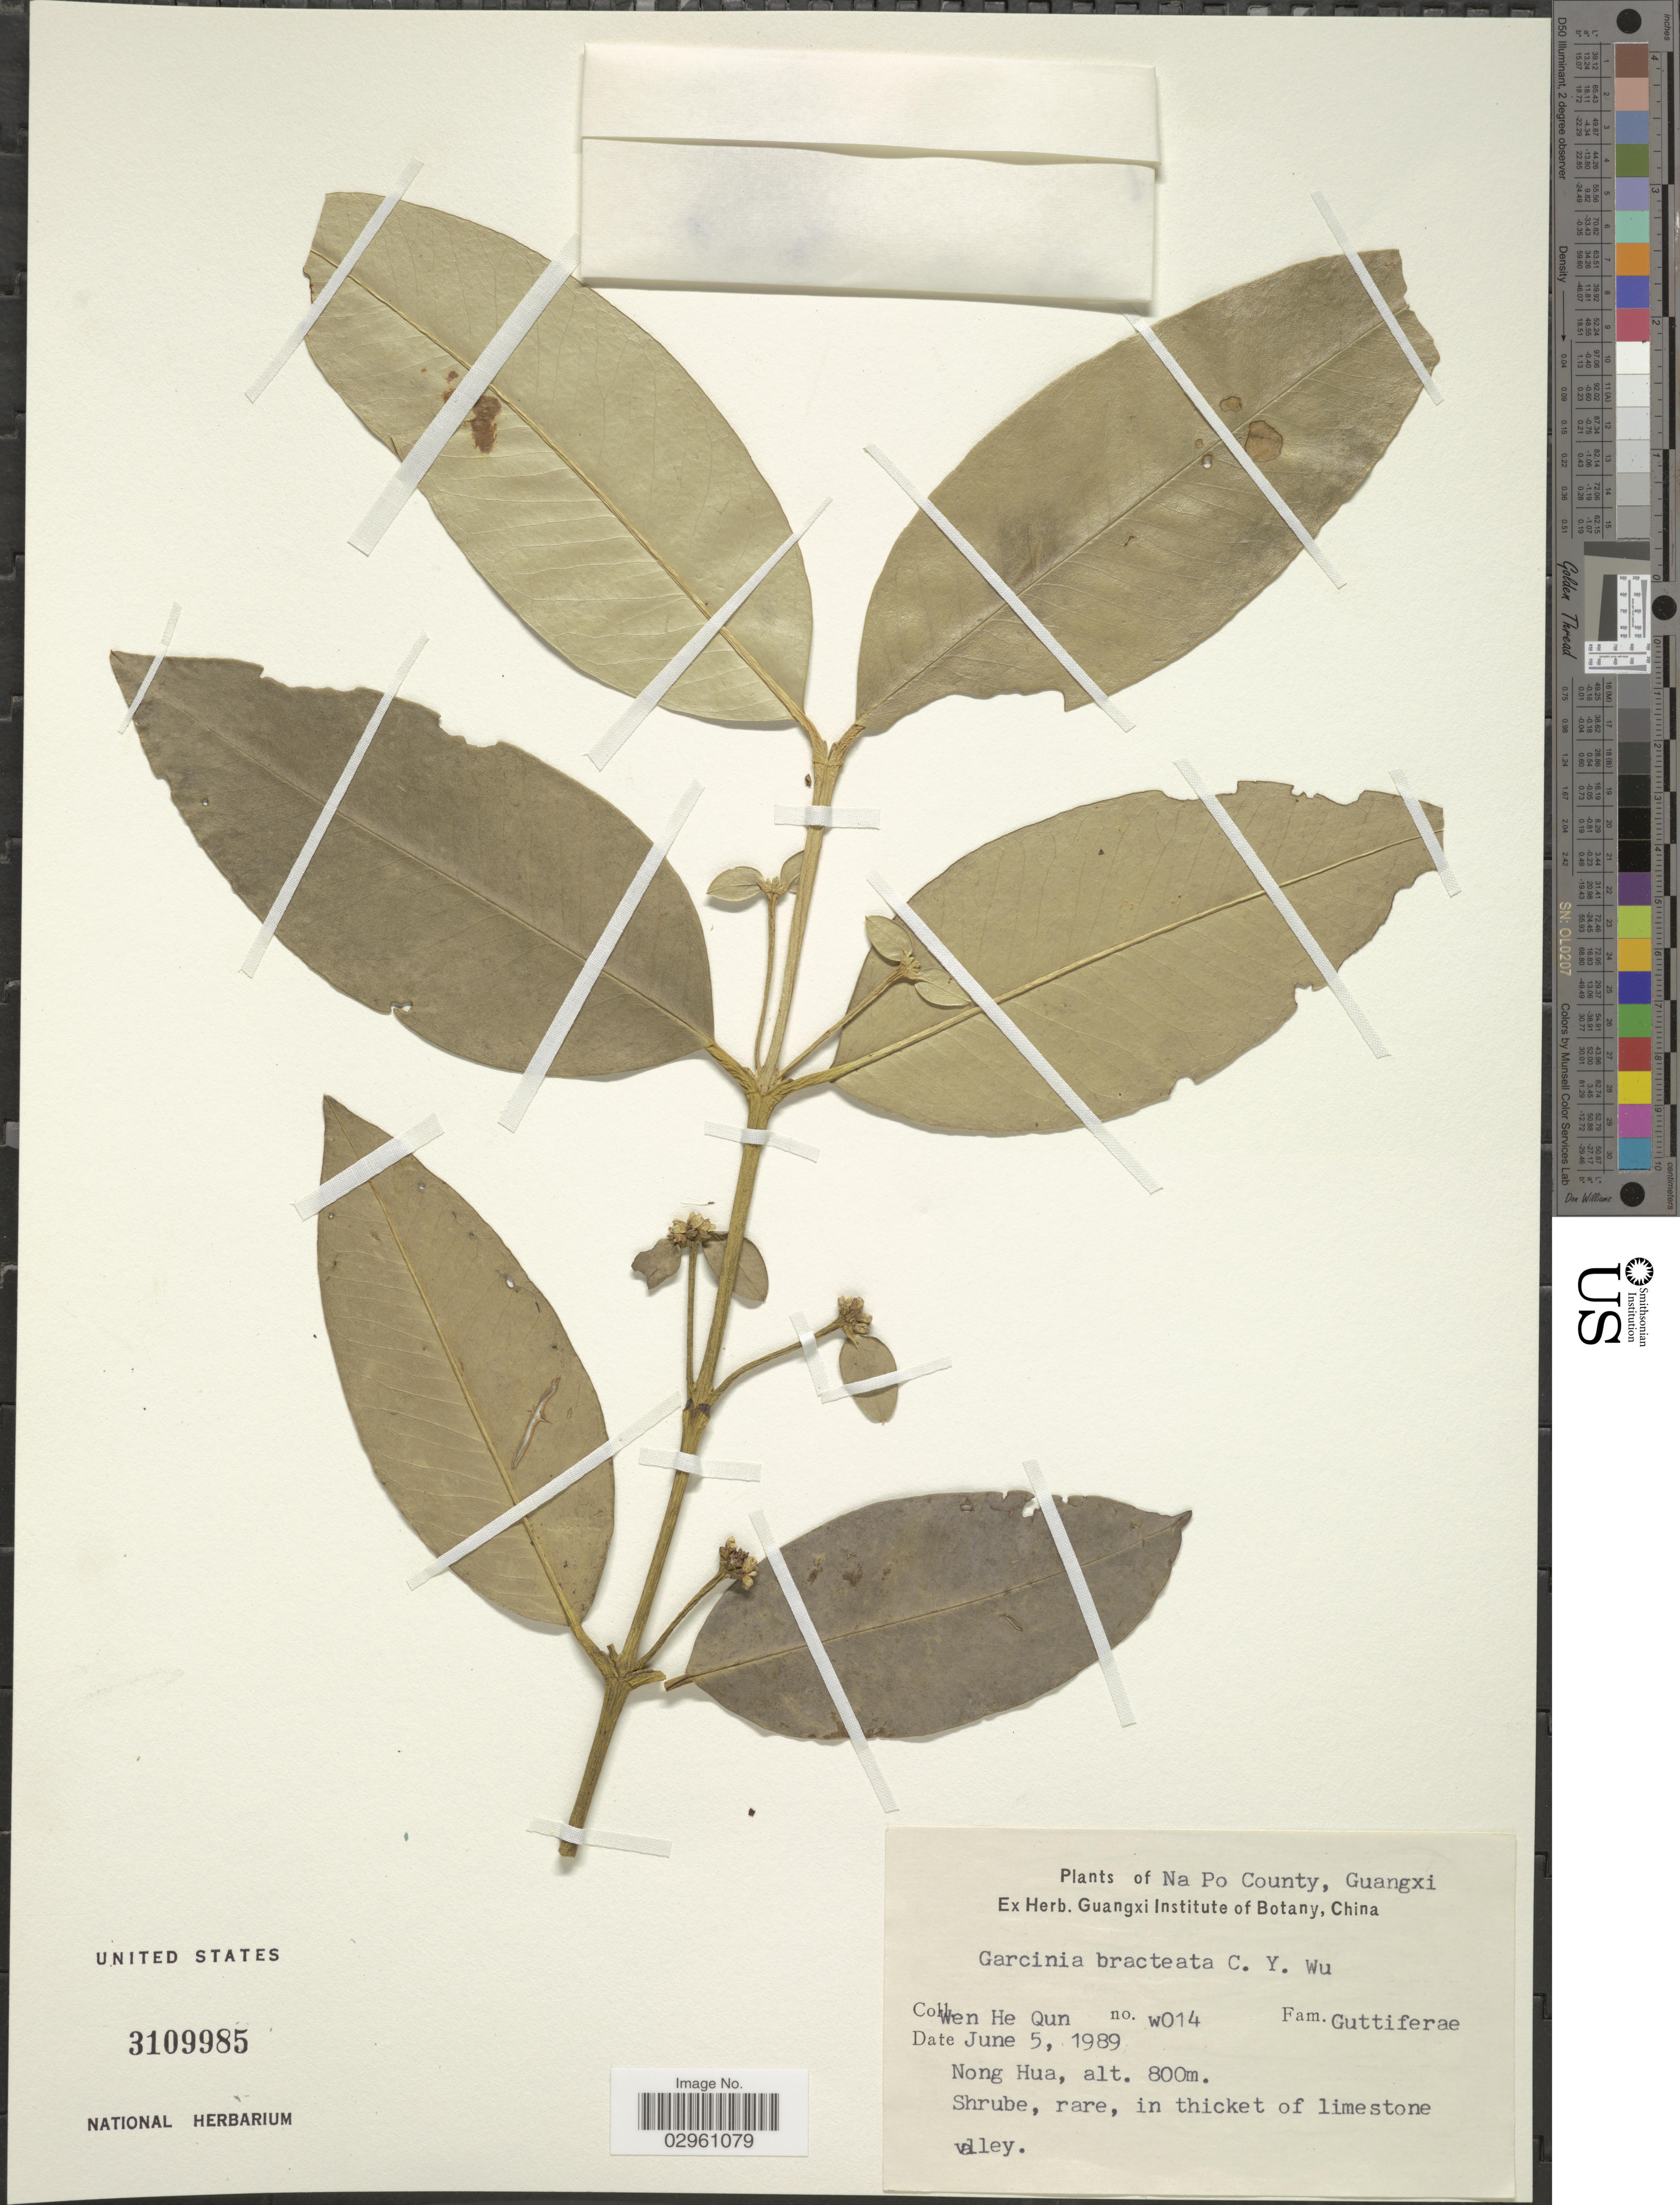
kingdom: Plantae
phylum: Tracheophyta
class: Magnoliopsida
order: Malpighiales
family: Clusiaceae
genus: Garcinia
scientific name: Garcinia bracteata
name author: C.Y. Wu ex Y.H.Li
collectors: H. Wen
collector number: W014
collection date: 1989-06-05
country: China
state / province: Guangxi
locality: Na Po County, Guangxi. Nong Hua. In thicket of limestone valley.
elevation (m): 800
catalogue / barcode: US 3109985